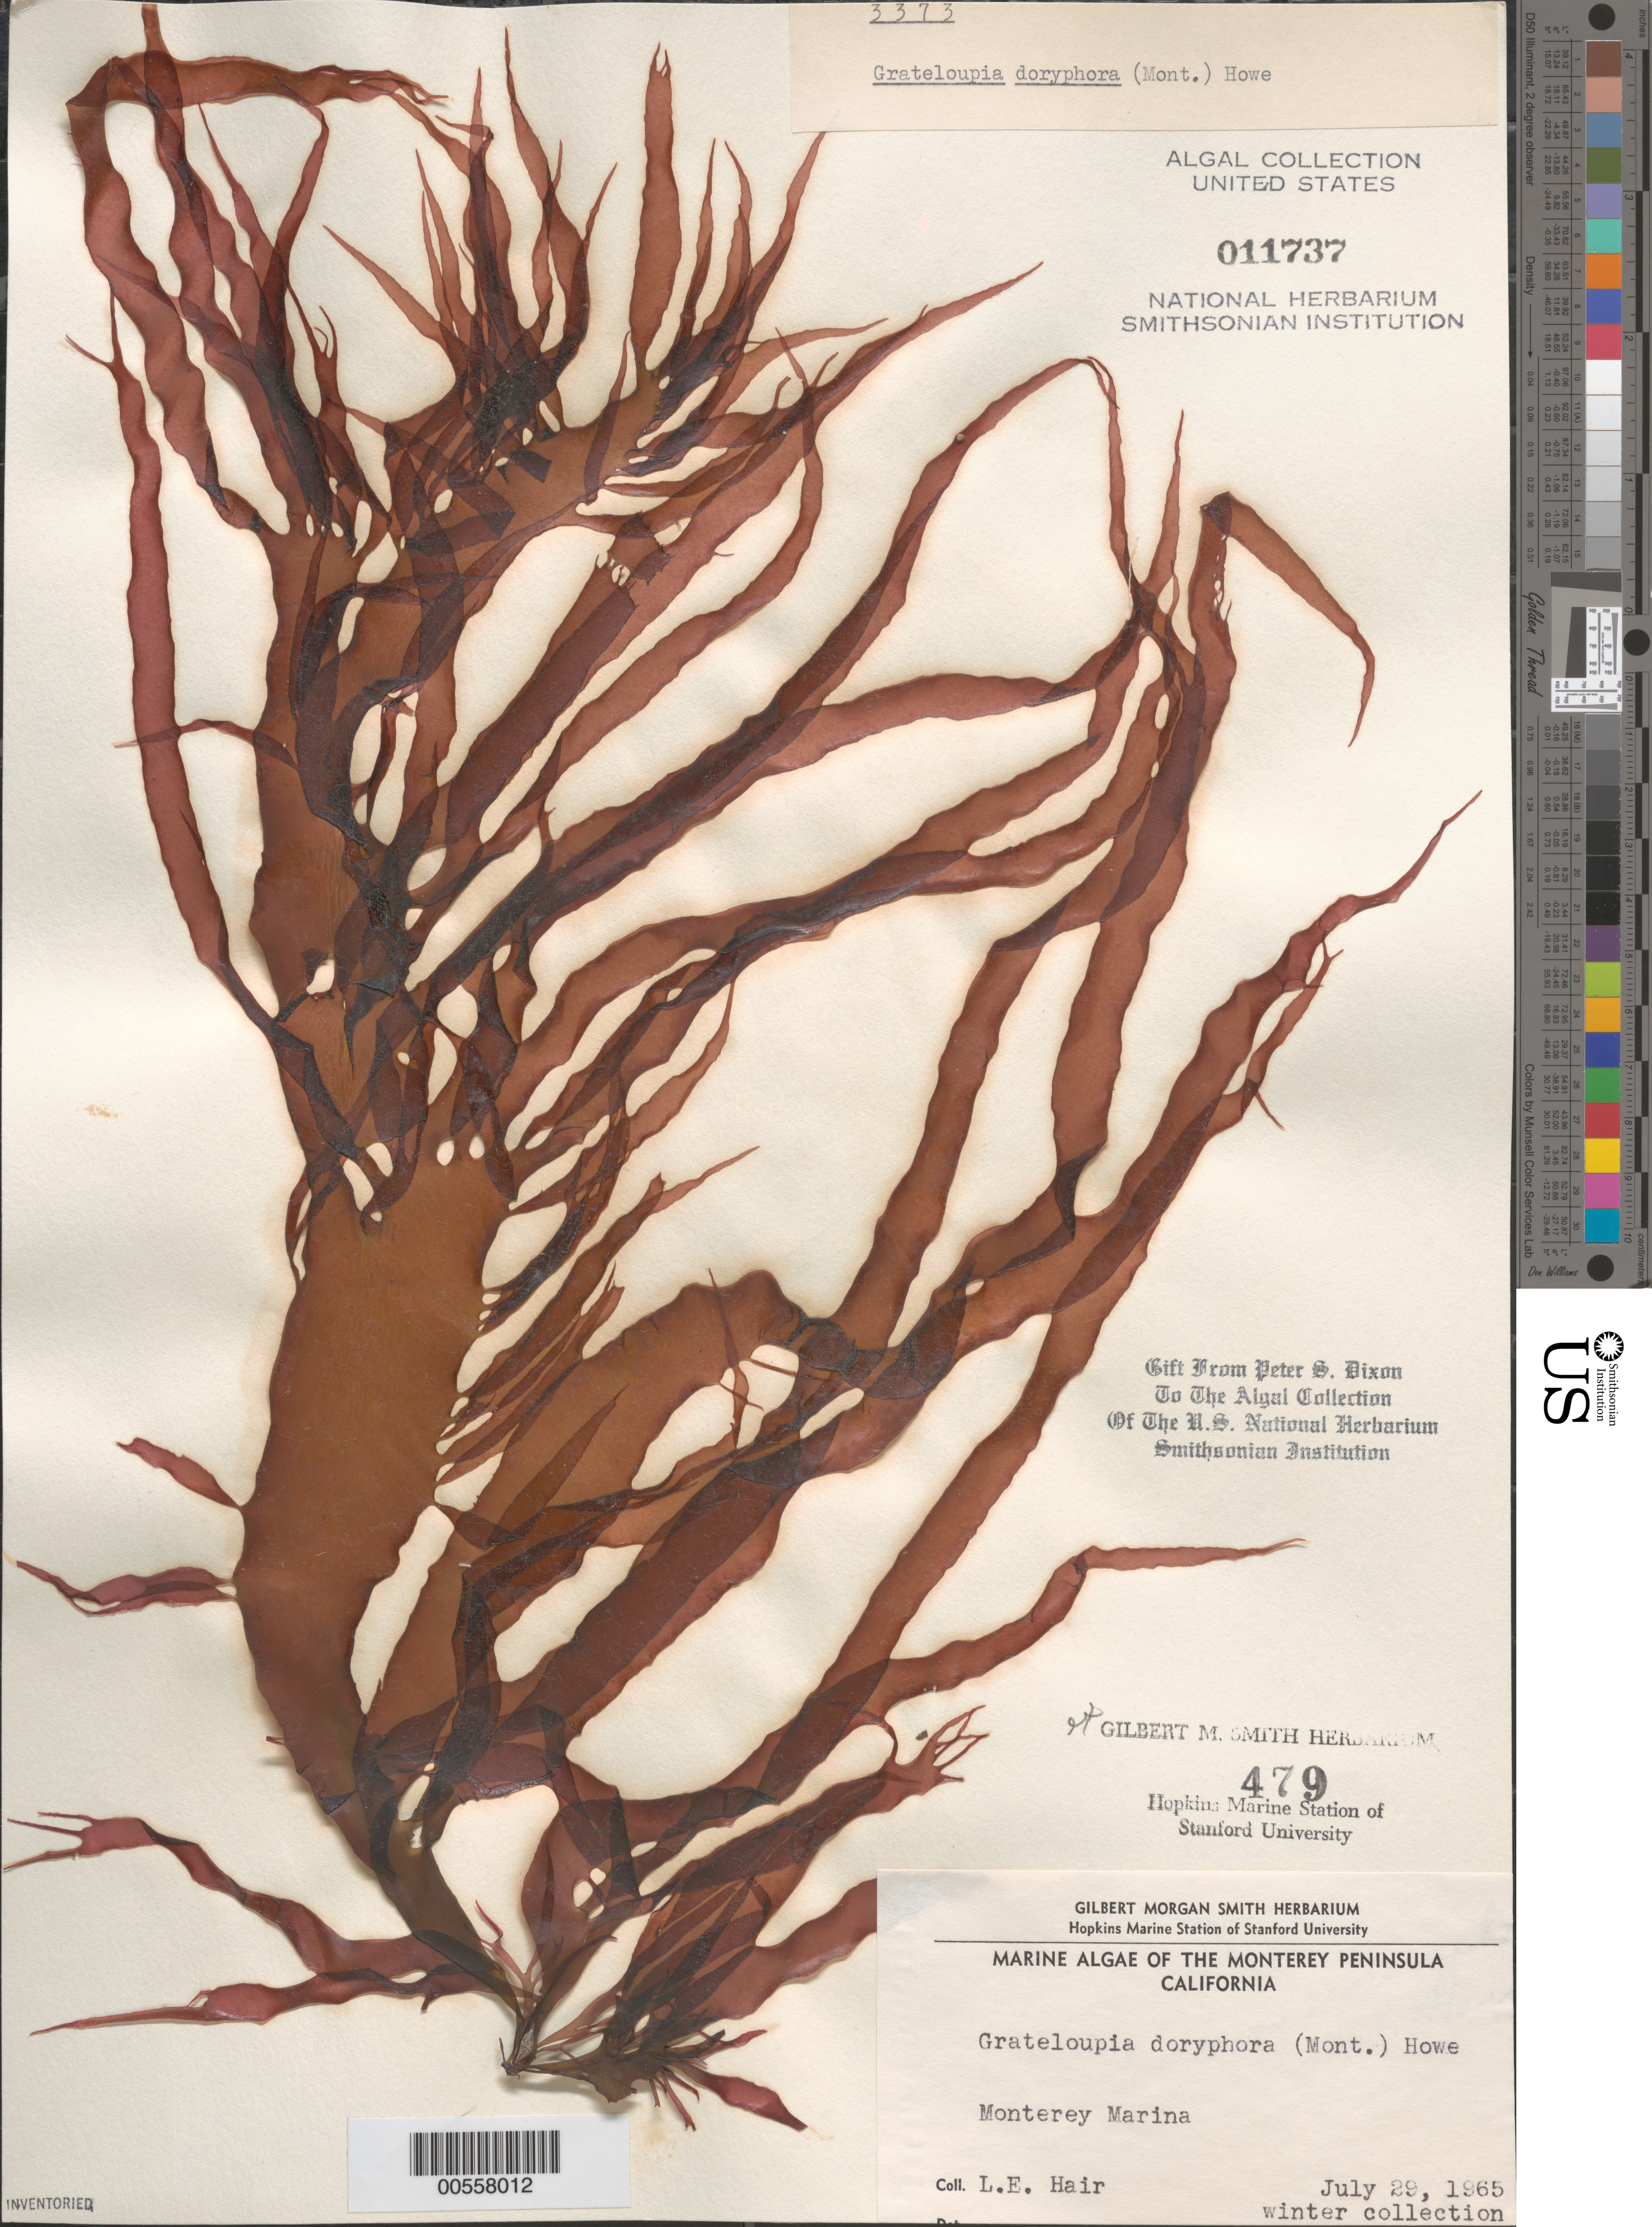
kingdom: Plantae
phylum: Rhodophyta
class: Florideophyceae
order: Halymeniales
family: Halymeniaceae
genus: Grateloupia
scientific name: Grateloupia doryphora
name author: (Mont.) Howe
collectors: L. Hair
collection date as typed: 29 Jul 1965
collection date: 1965-07-29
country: United States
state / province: California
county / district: Monterey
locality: Monterey Marina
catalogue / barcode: US 11737